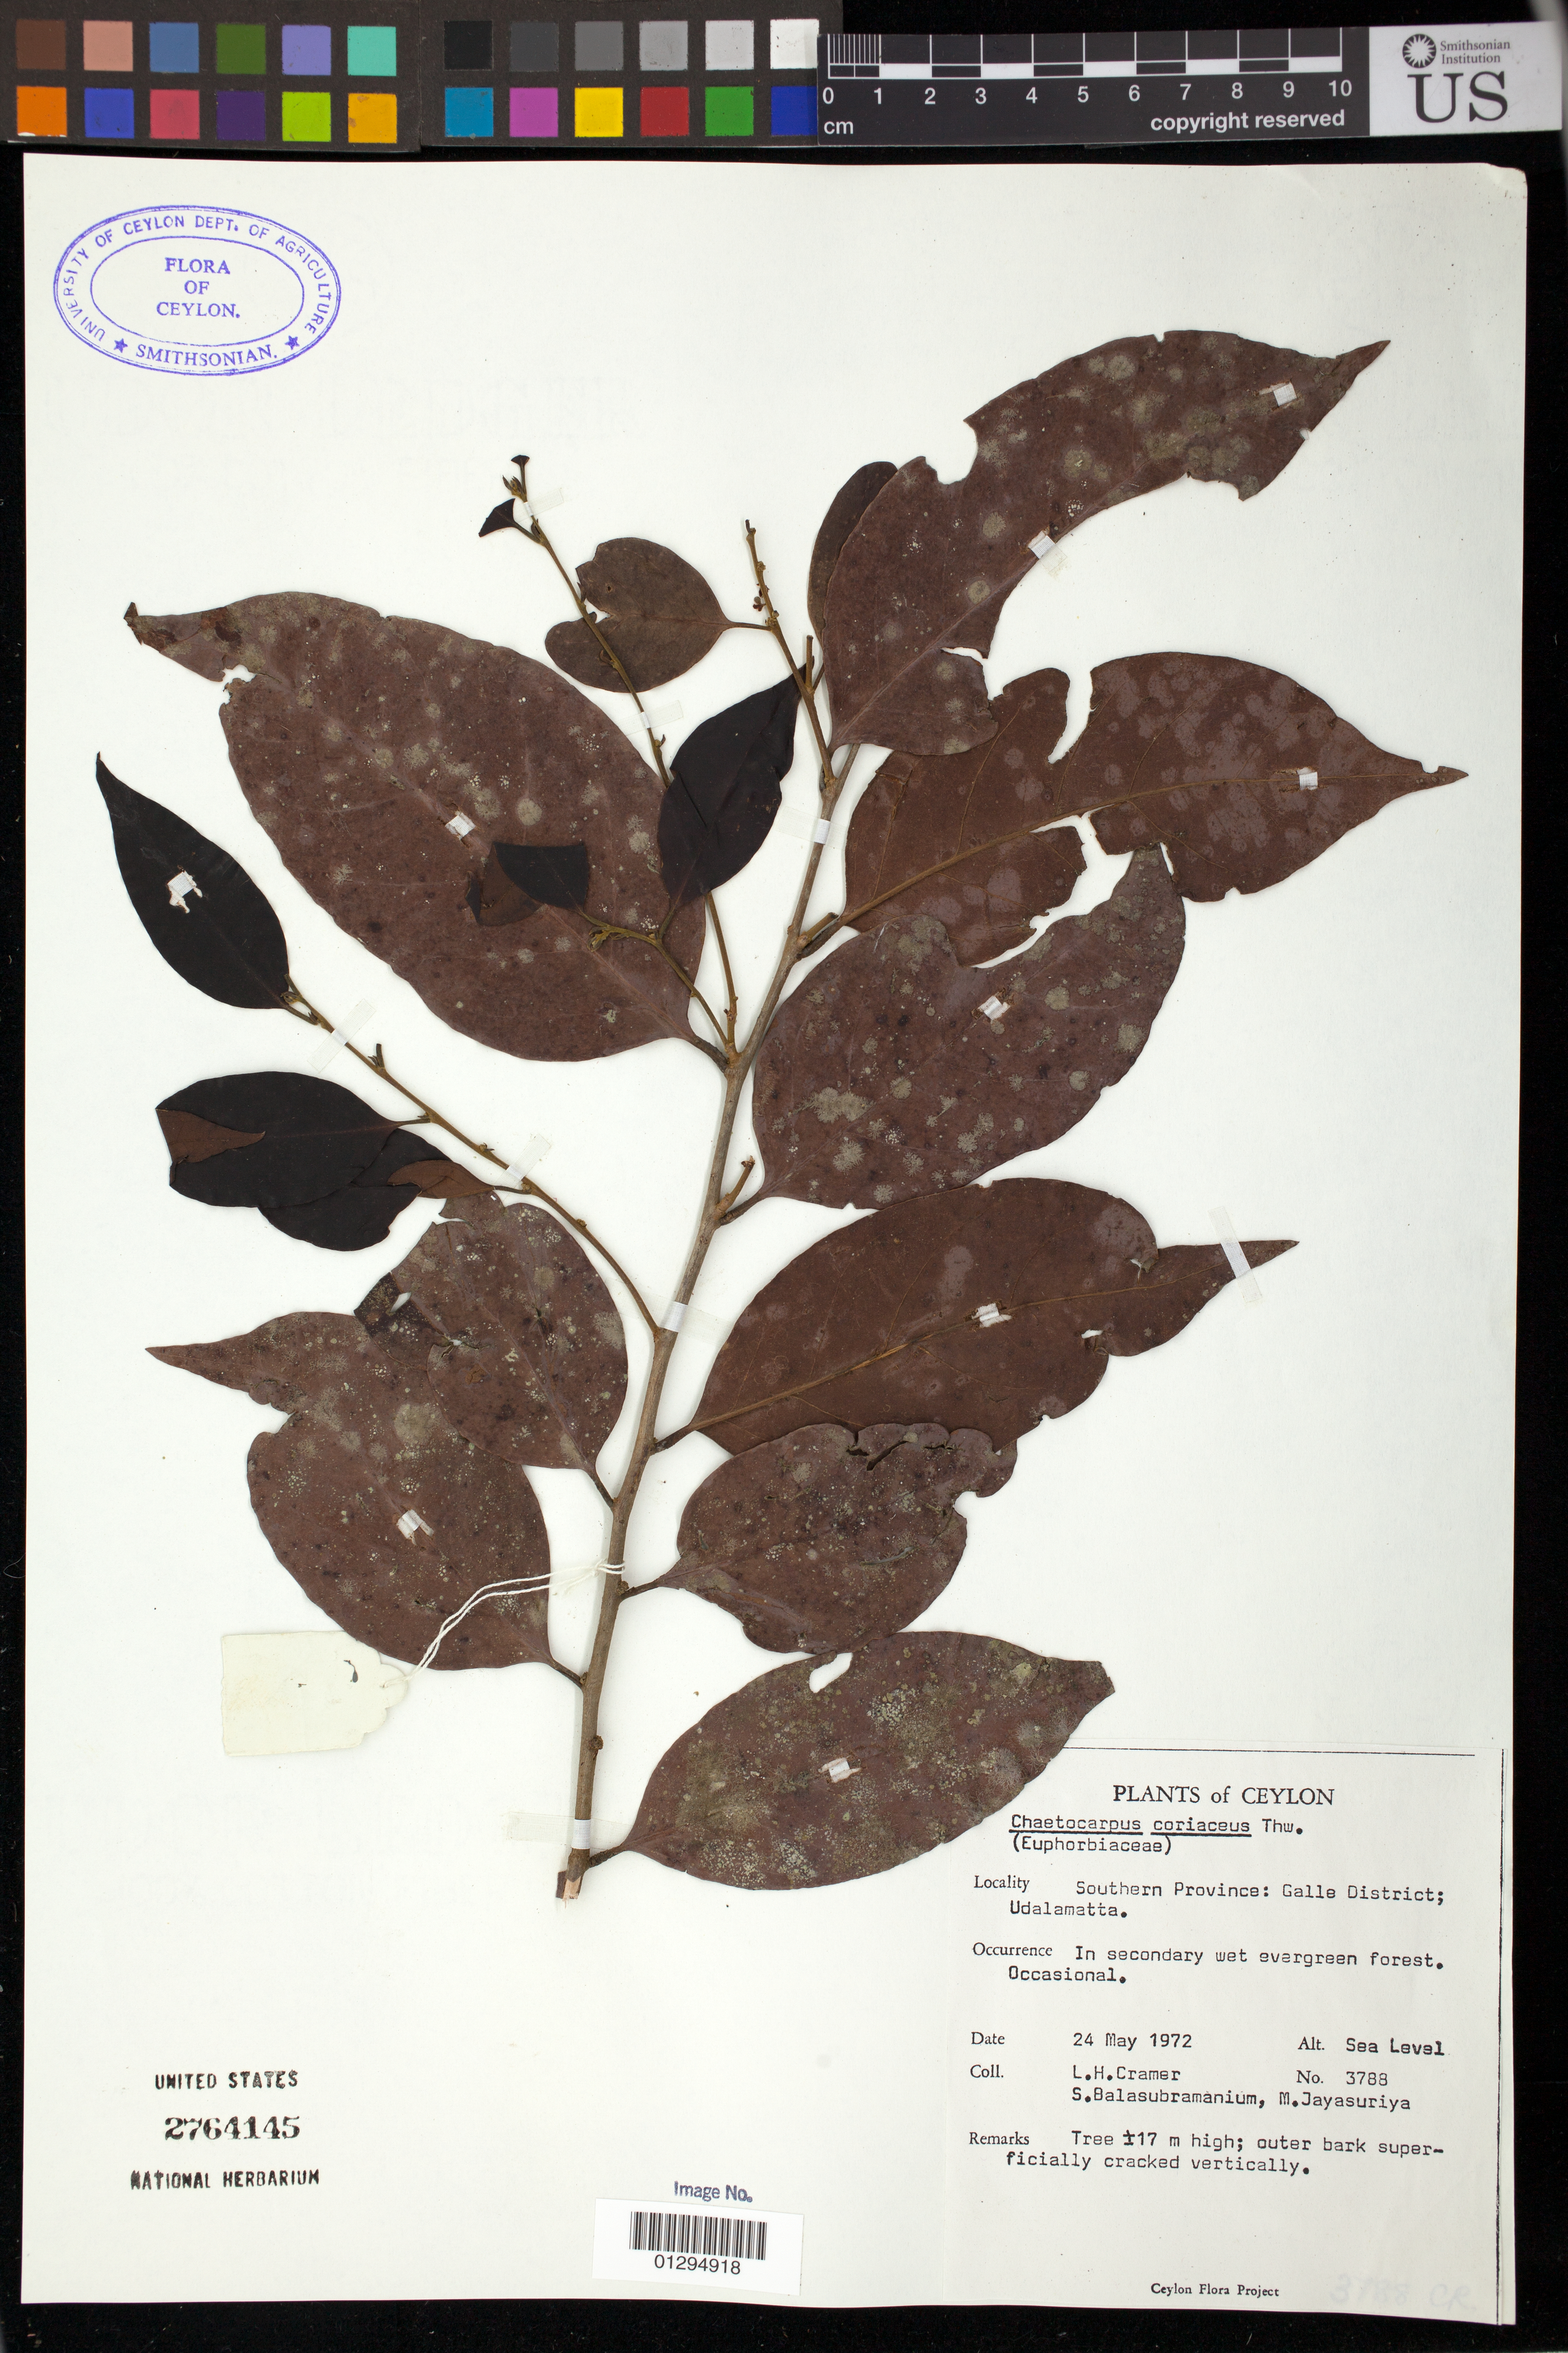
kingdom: Plantae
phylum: Tracheophyta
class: Magnoliopsida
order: Malpighiales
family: Peraceae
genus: Chaetocarpus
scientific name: Chaetocarpus coriaceus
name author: Thwaites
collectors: L. H. Cramer, S. Balasubramanium & M. Jayasuriya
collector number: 3788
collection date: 1972-05-24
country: Sri Lanka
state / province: Southern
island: Ceylon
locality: Galle District; Udalamatta.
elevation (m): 0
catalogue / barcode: US 2764145